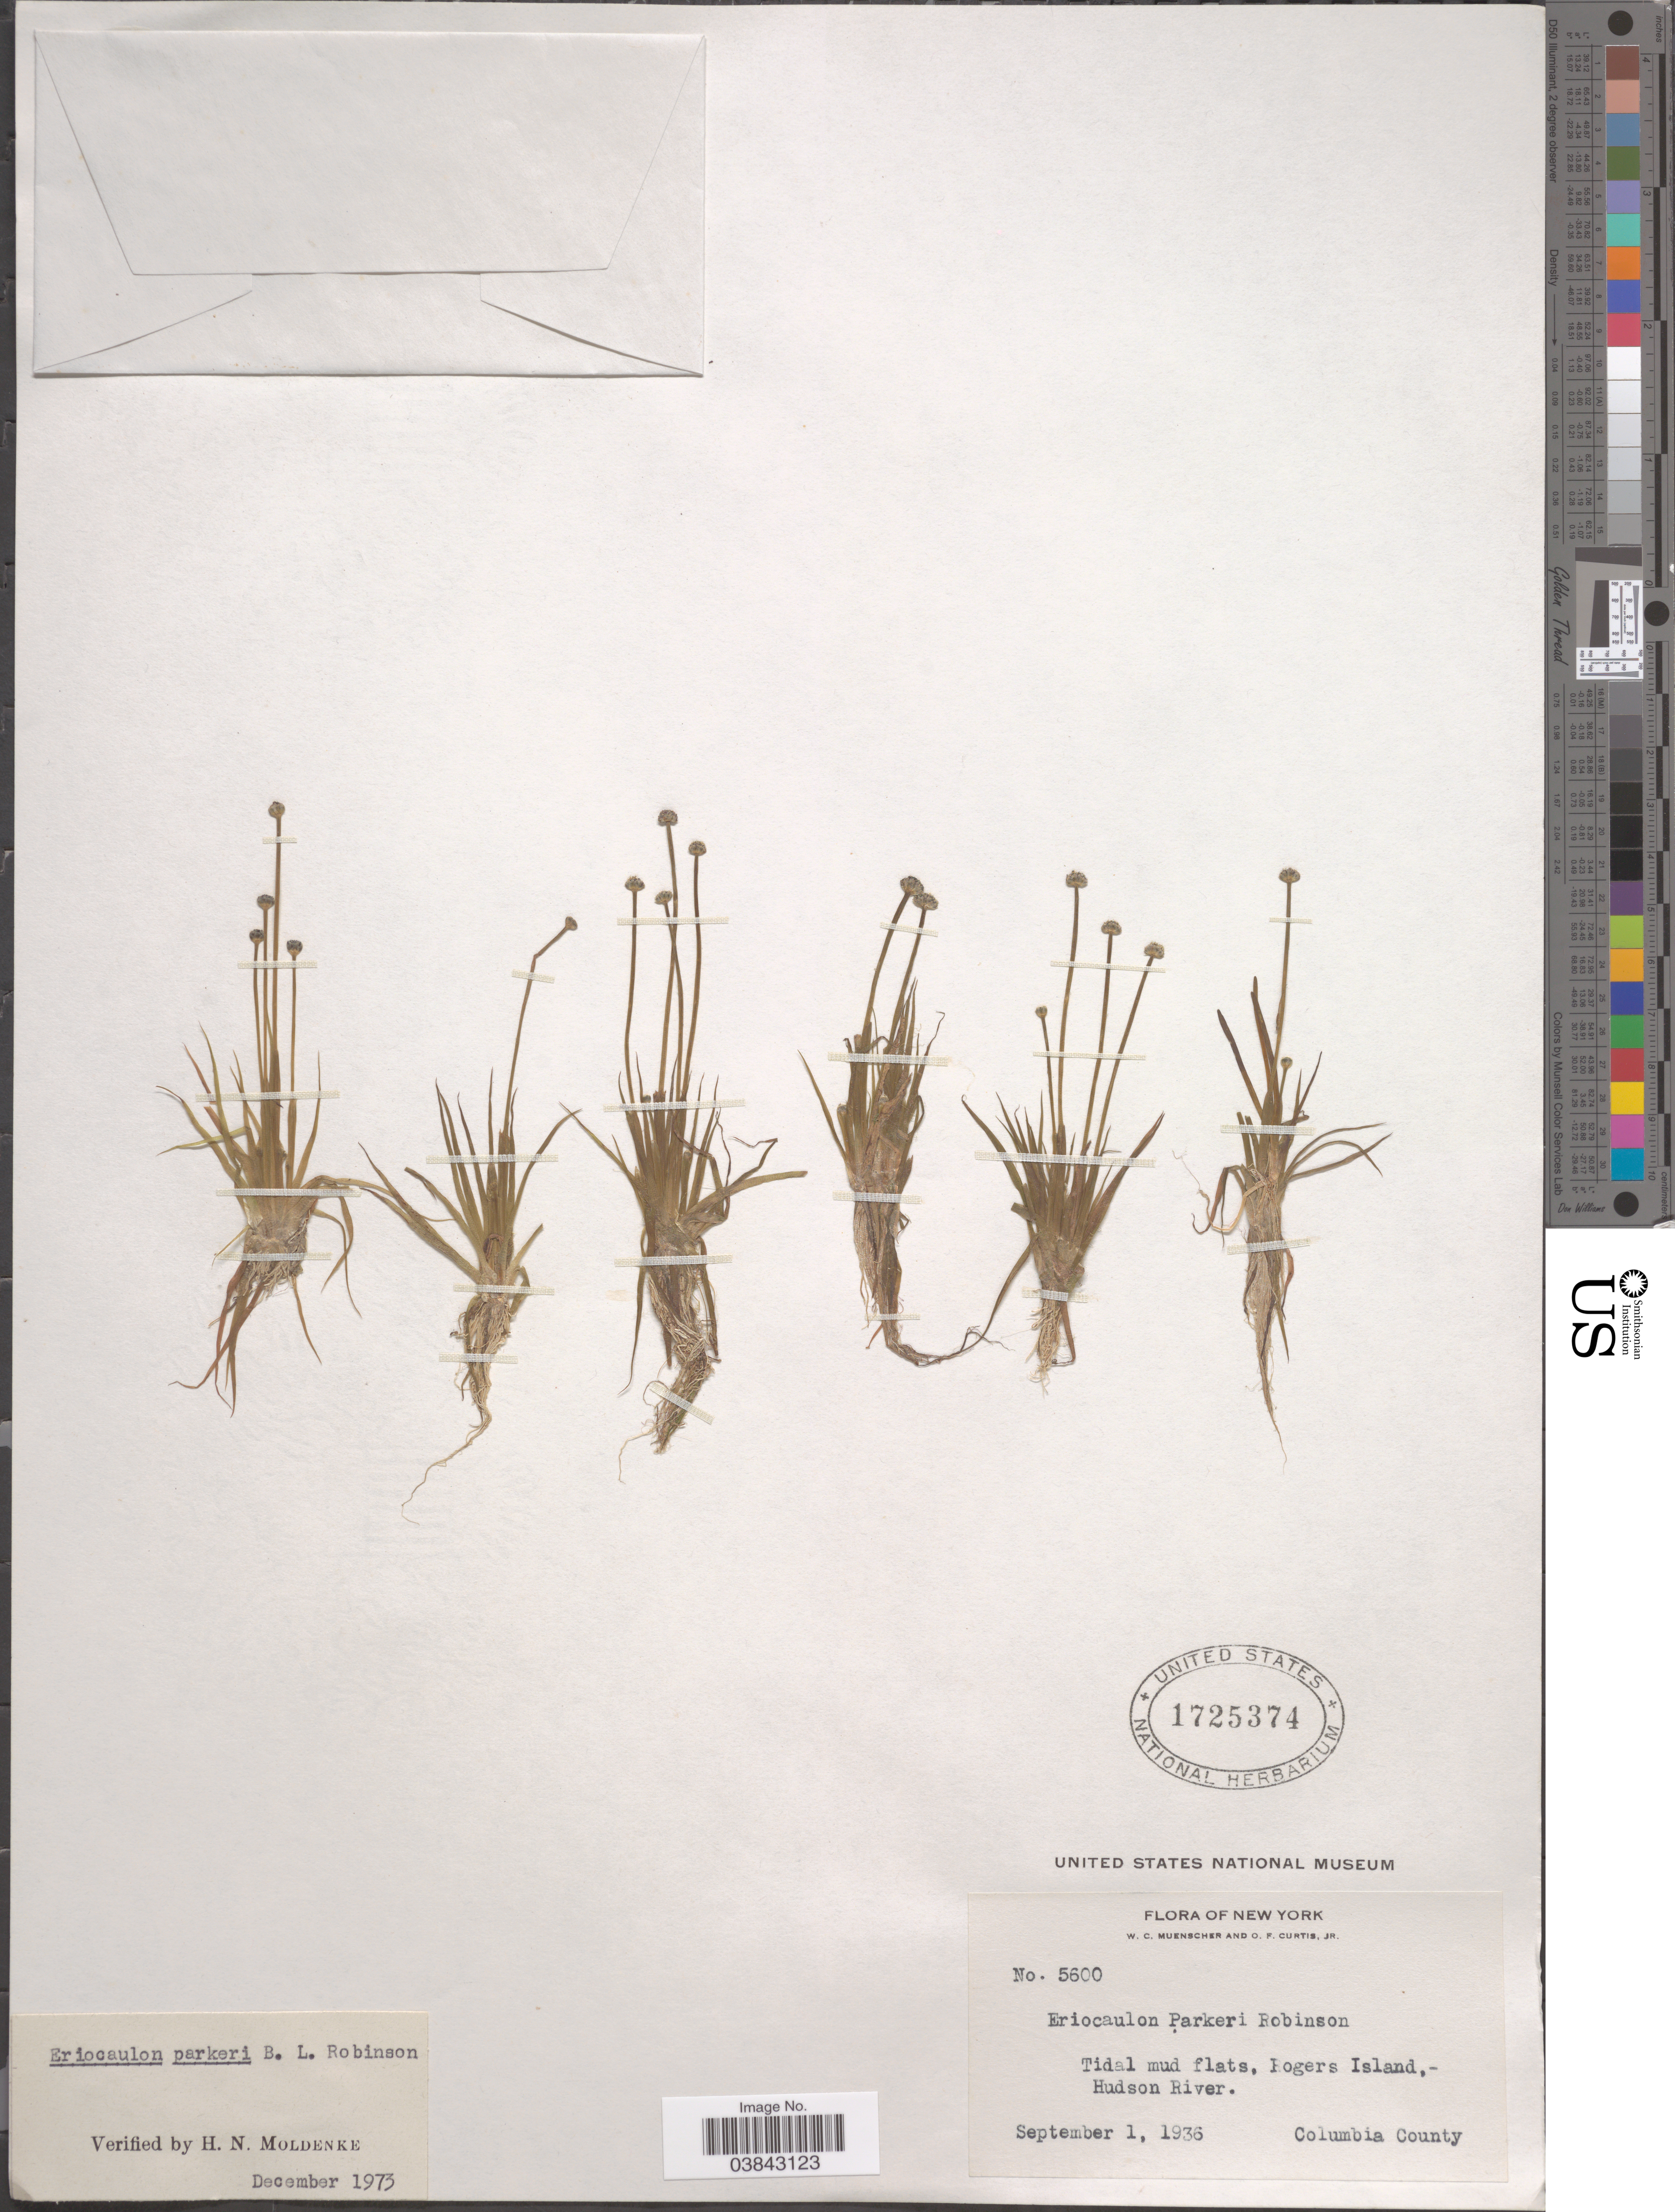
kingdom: Plantae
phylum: Tracheophyta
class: Liliopsida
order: Poales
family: Eriocaulaceae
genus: Eriocaulon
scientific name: Eriocaulon parkeri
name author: B.L. Rob.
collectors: W. Muenscher & O. Curtis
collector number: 5600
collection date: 1936-09-01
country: United States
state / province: New York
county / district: Columbia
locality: Rogers Island, Hudson River. Columbia County.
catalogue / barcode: US 1725374